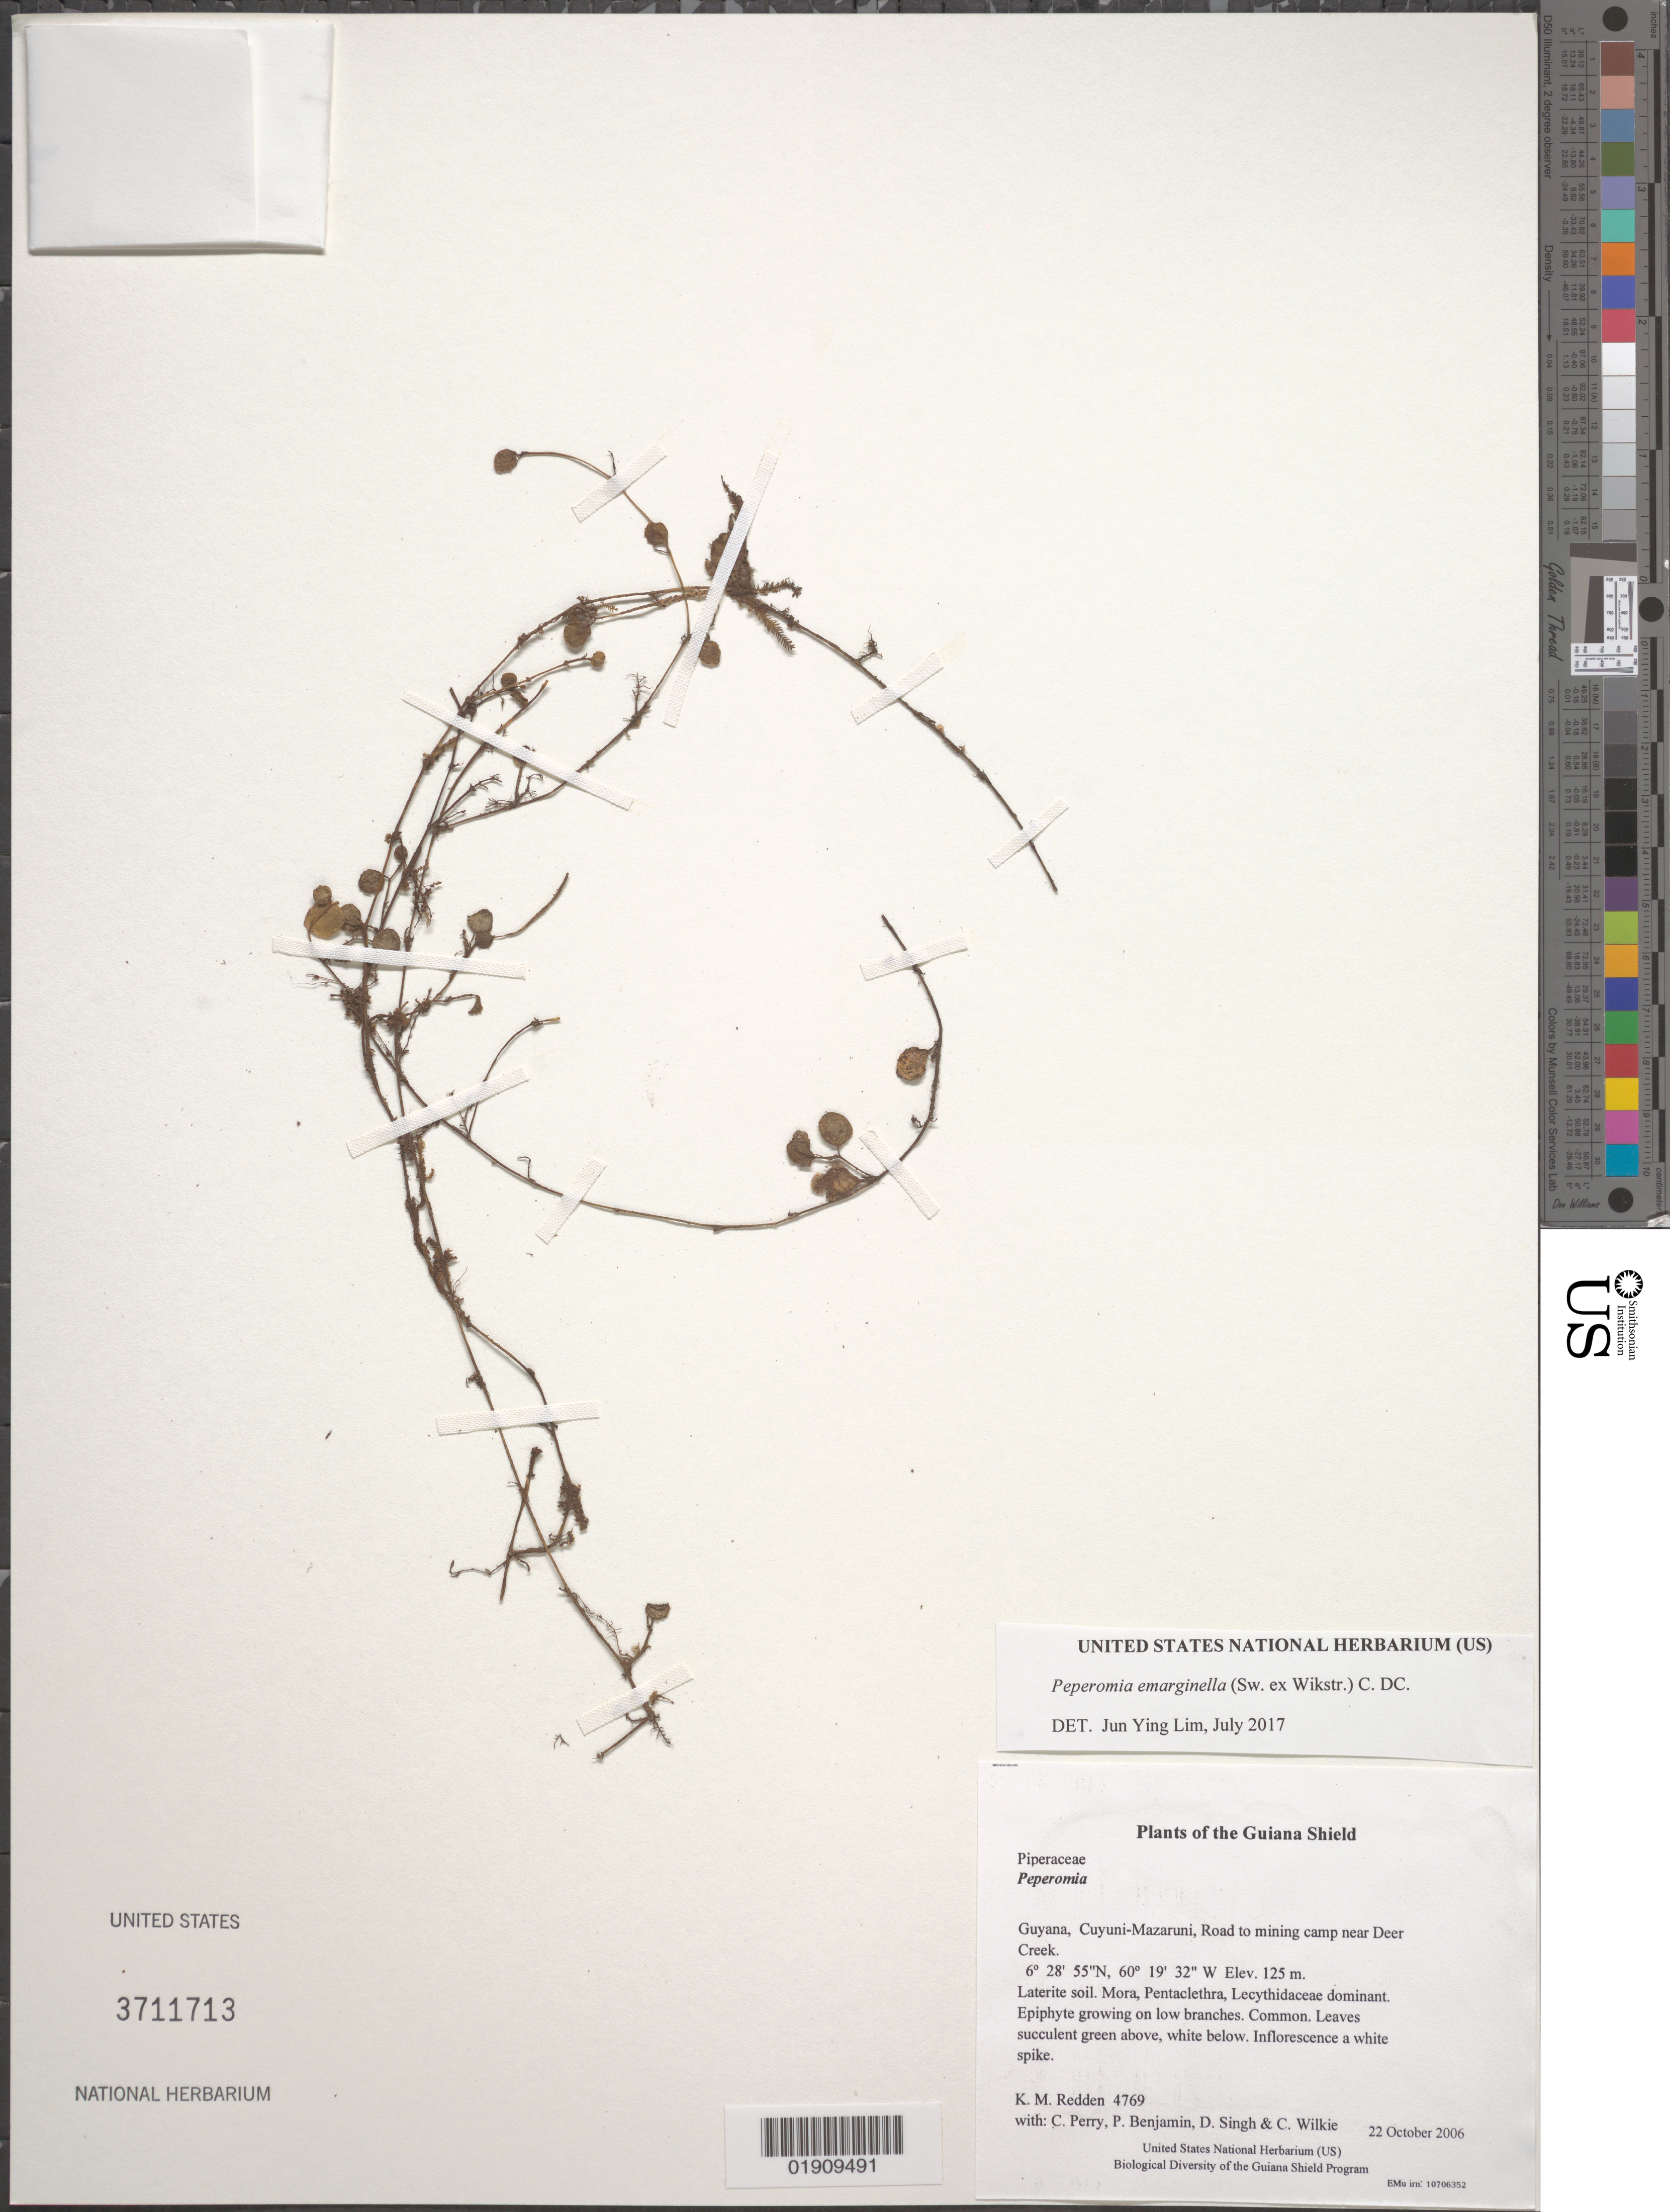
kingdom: Plantae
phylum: Tracheophyta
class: Magnoliopsida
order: Piperales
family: Piperaceae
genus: Peperomia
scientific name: Peperomia emarginella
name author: (Sw. ex Wikstr.) C. DC.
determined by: Lim, Jun Ying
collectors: K. M. Redden, C. Perry, P. Benjamin, D. Singh & C. Wilkie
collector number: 4769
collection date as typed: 22 October 2006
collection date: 2006-10-22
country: Guyana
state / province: Cuyuni-Mazaruni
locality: Road to mining camp near Deer Creek.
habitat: Laterite soil. Mora, Pentaclethra, Lecythidaceae dominant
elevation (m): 125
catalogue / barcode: US 3711713